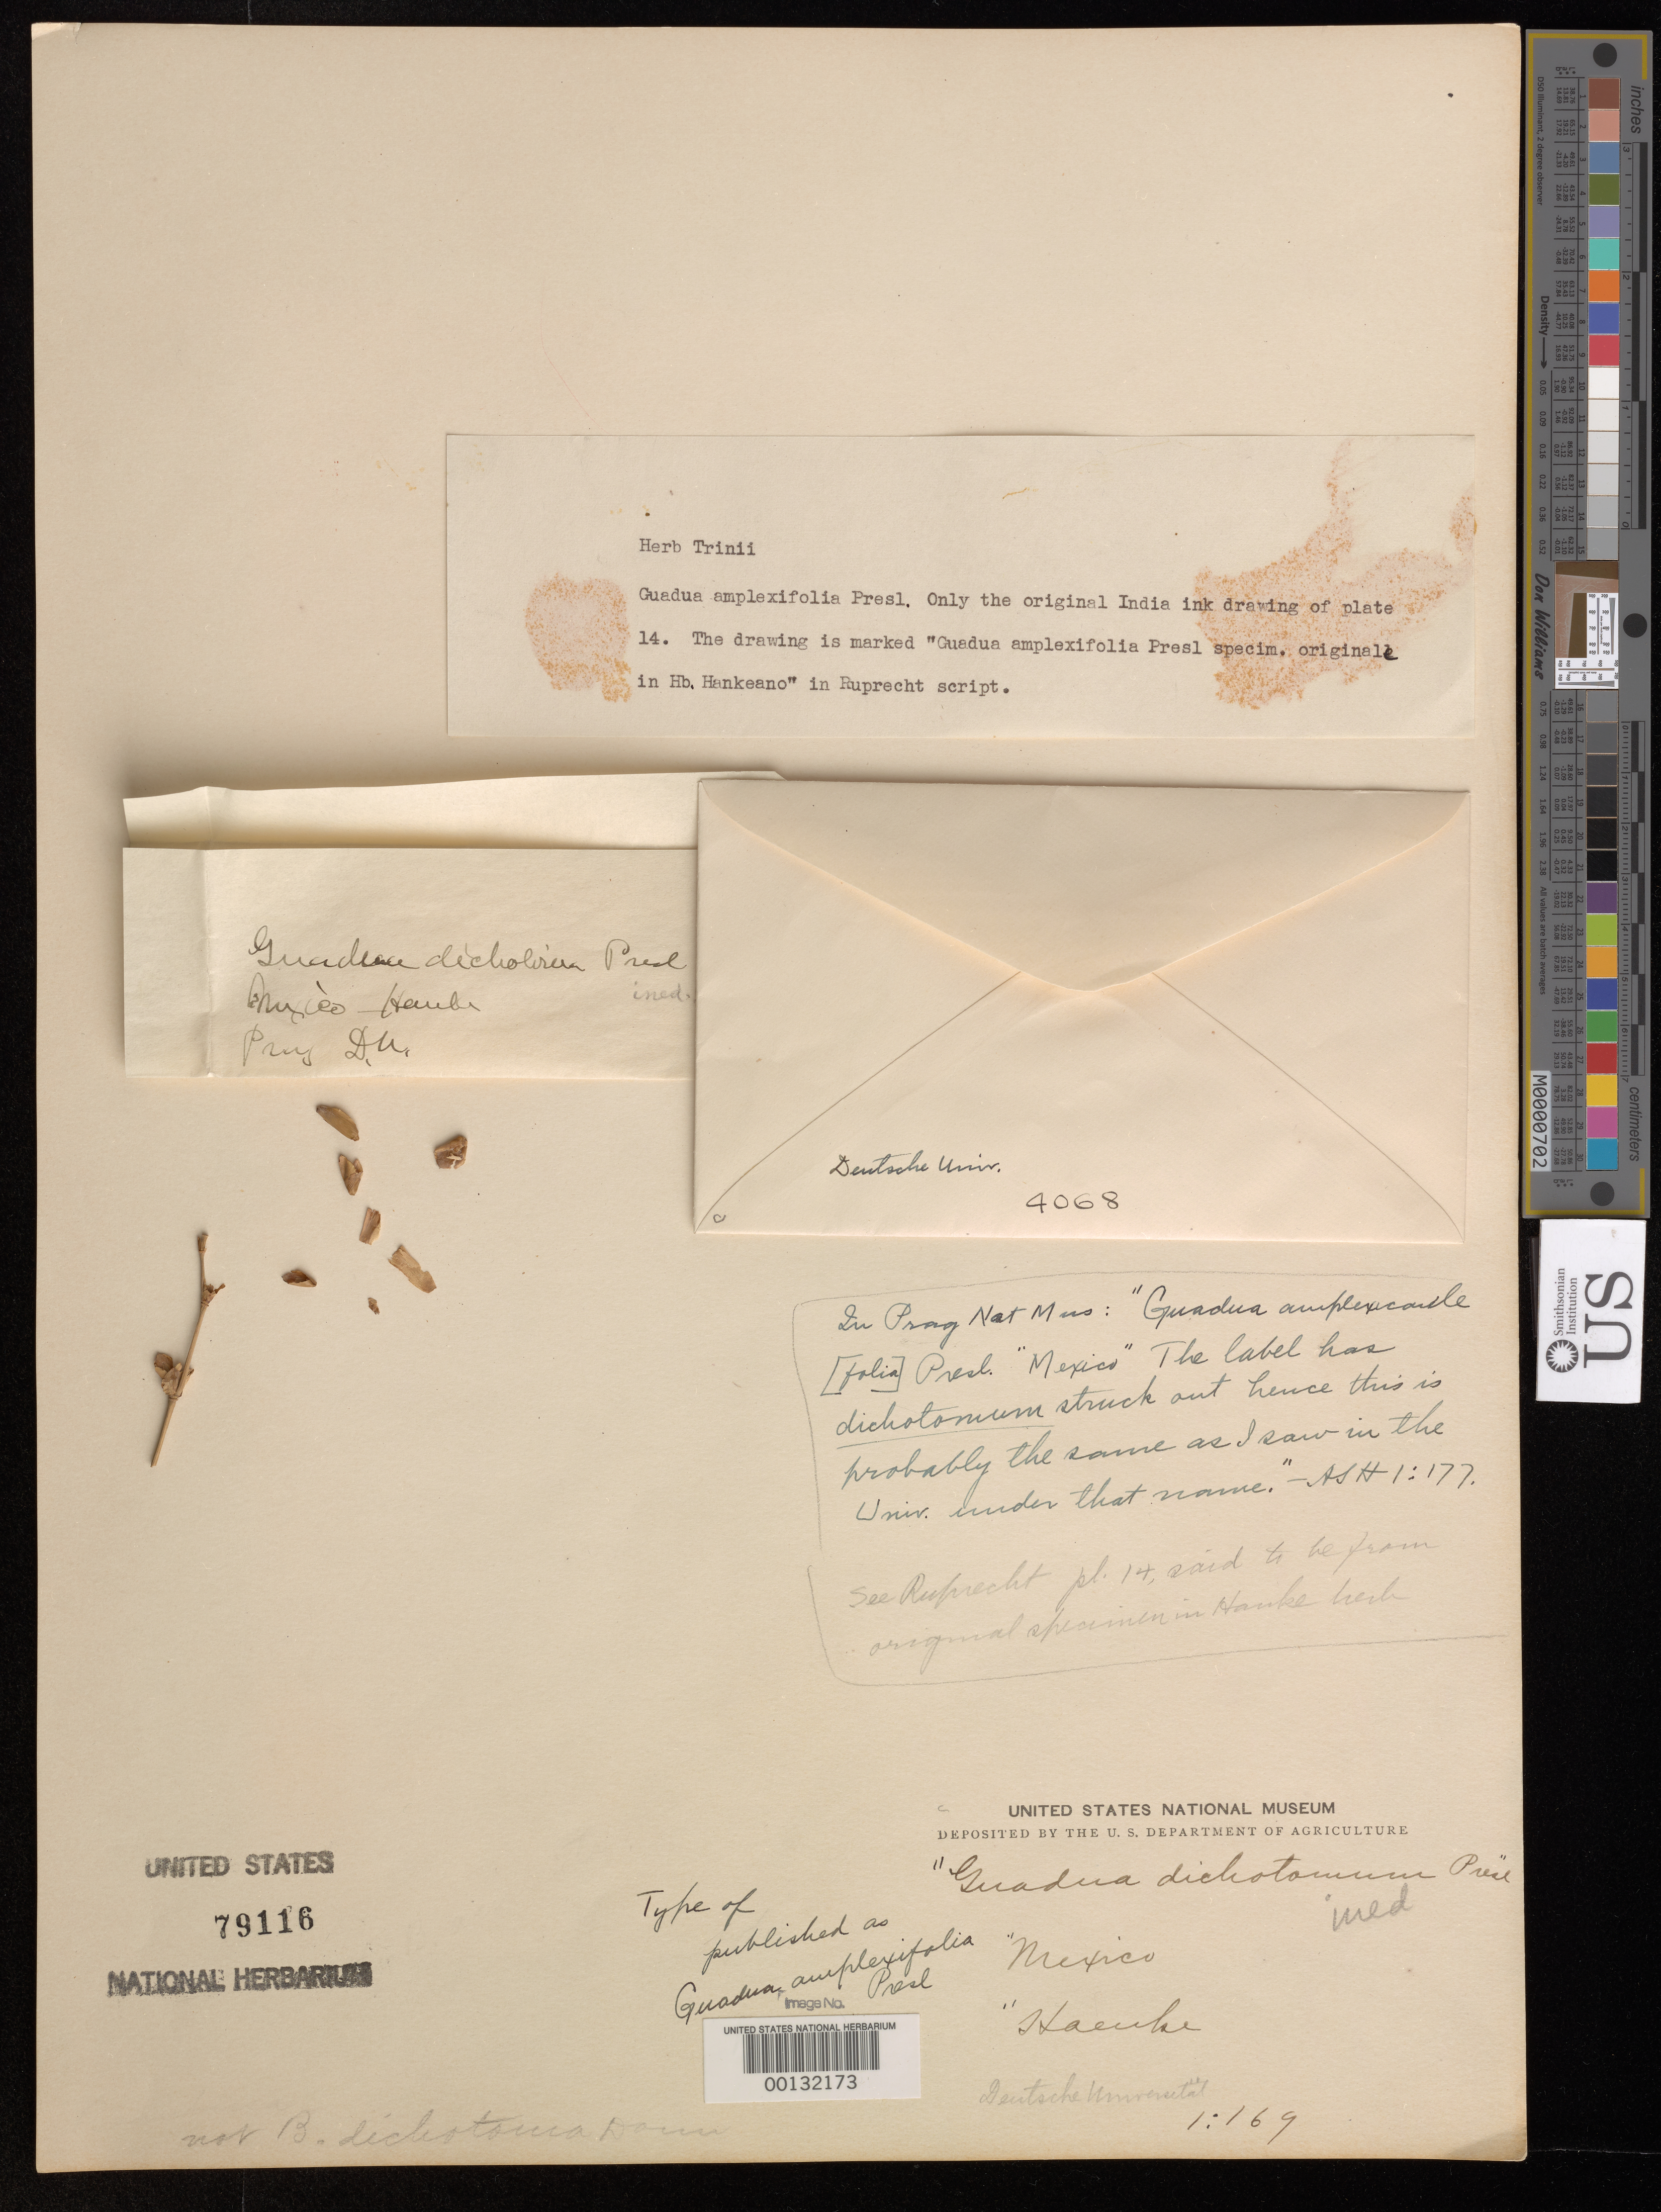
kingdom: Plantae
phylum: Tracheophyta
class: Liliopsida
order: Poales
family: Poaceae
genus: Guadua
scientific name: Guadua amplexifolia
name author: J. Presl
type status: Type Material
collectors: T. P. X. Haenke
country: Mexico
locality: E of Monserrat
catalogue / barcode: US 79116